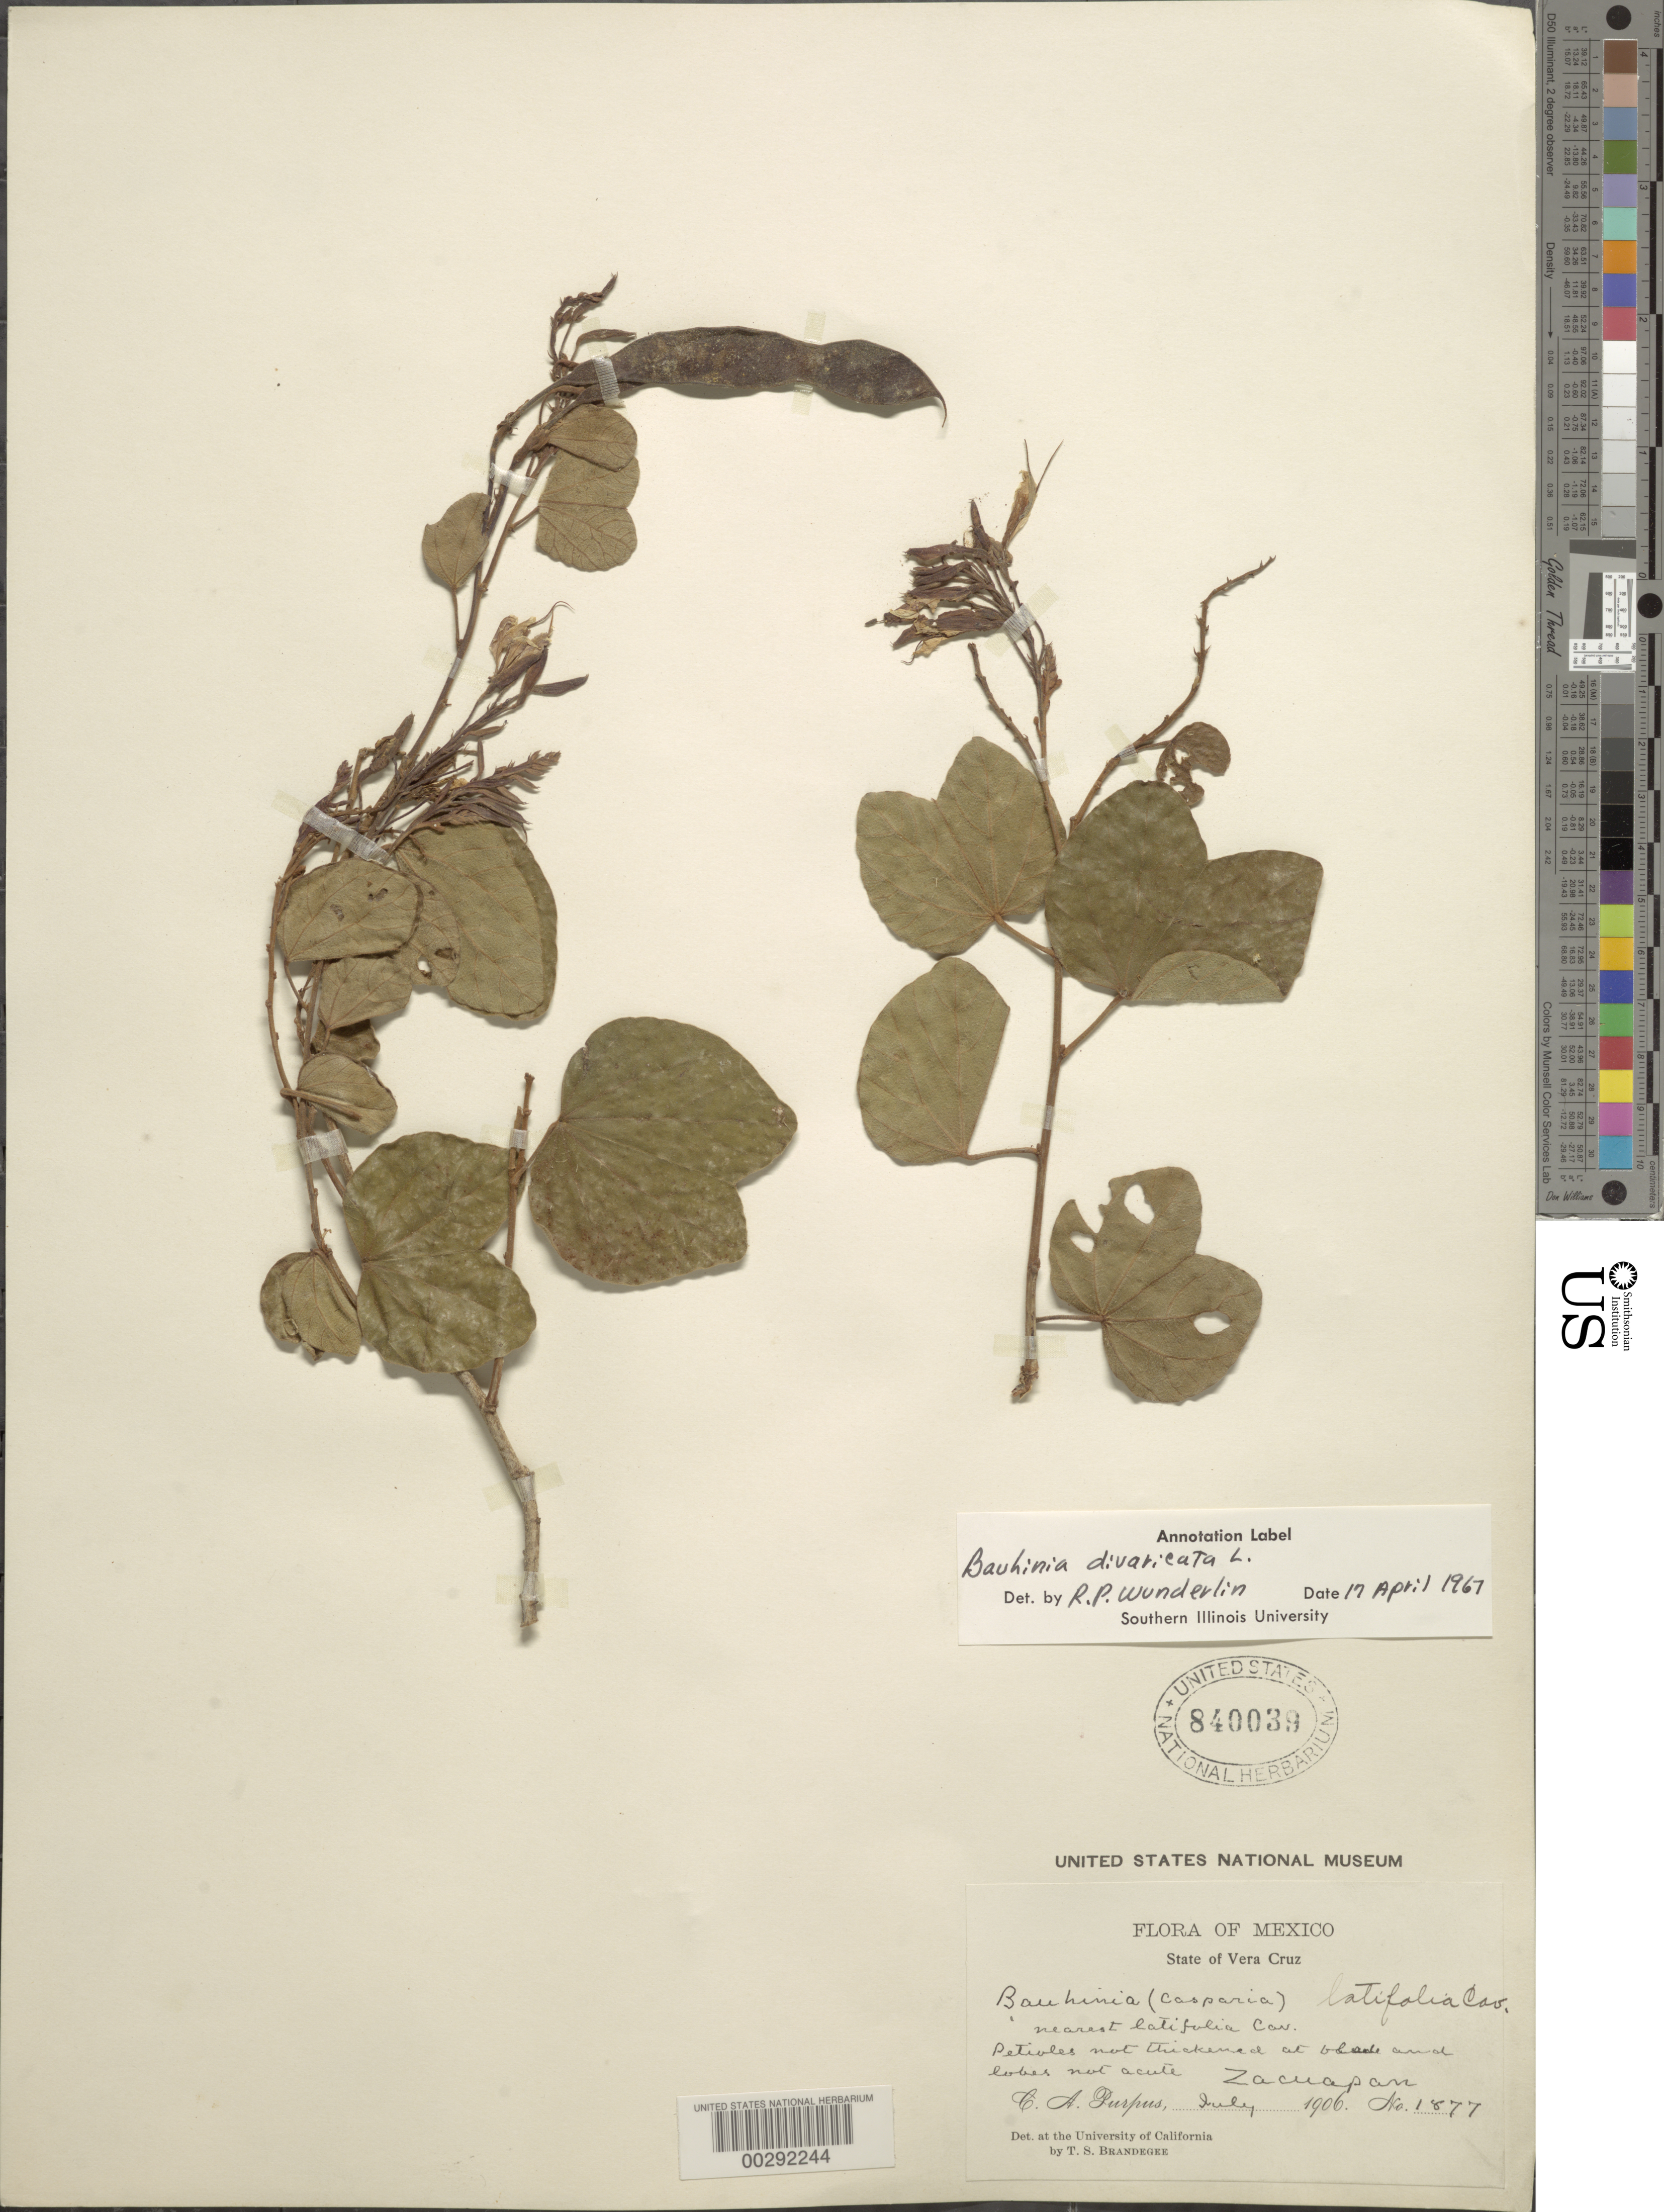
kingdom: Plantae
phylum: Tracheophyta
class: Magnoliopsida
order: Fabales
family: Fabaceae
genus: Bauhinia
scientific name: Bauhinia divaricata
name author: L.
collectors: C. A. Purpus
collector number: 1877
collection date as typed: Jul 1906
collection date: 1906-07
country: Mexico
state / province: Veracruz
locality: Zacuapan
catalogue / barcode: US 840039